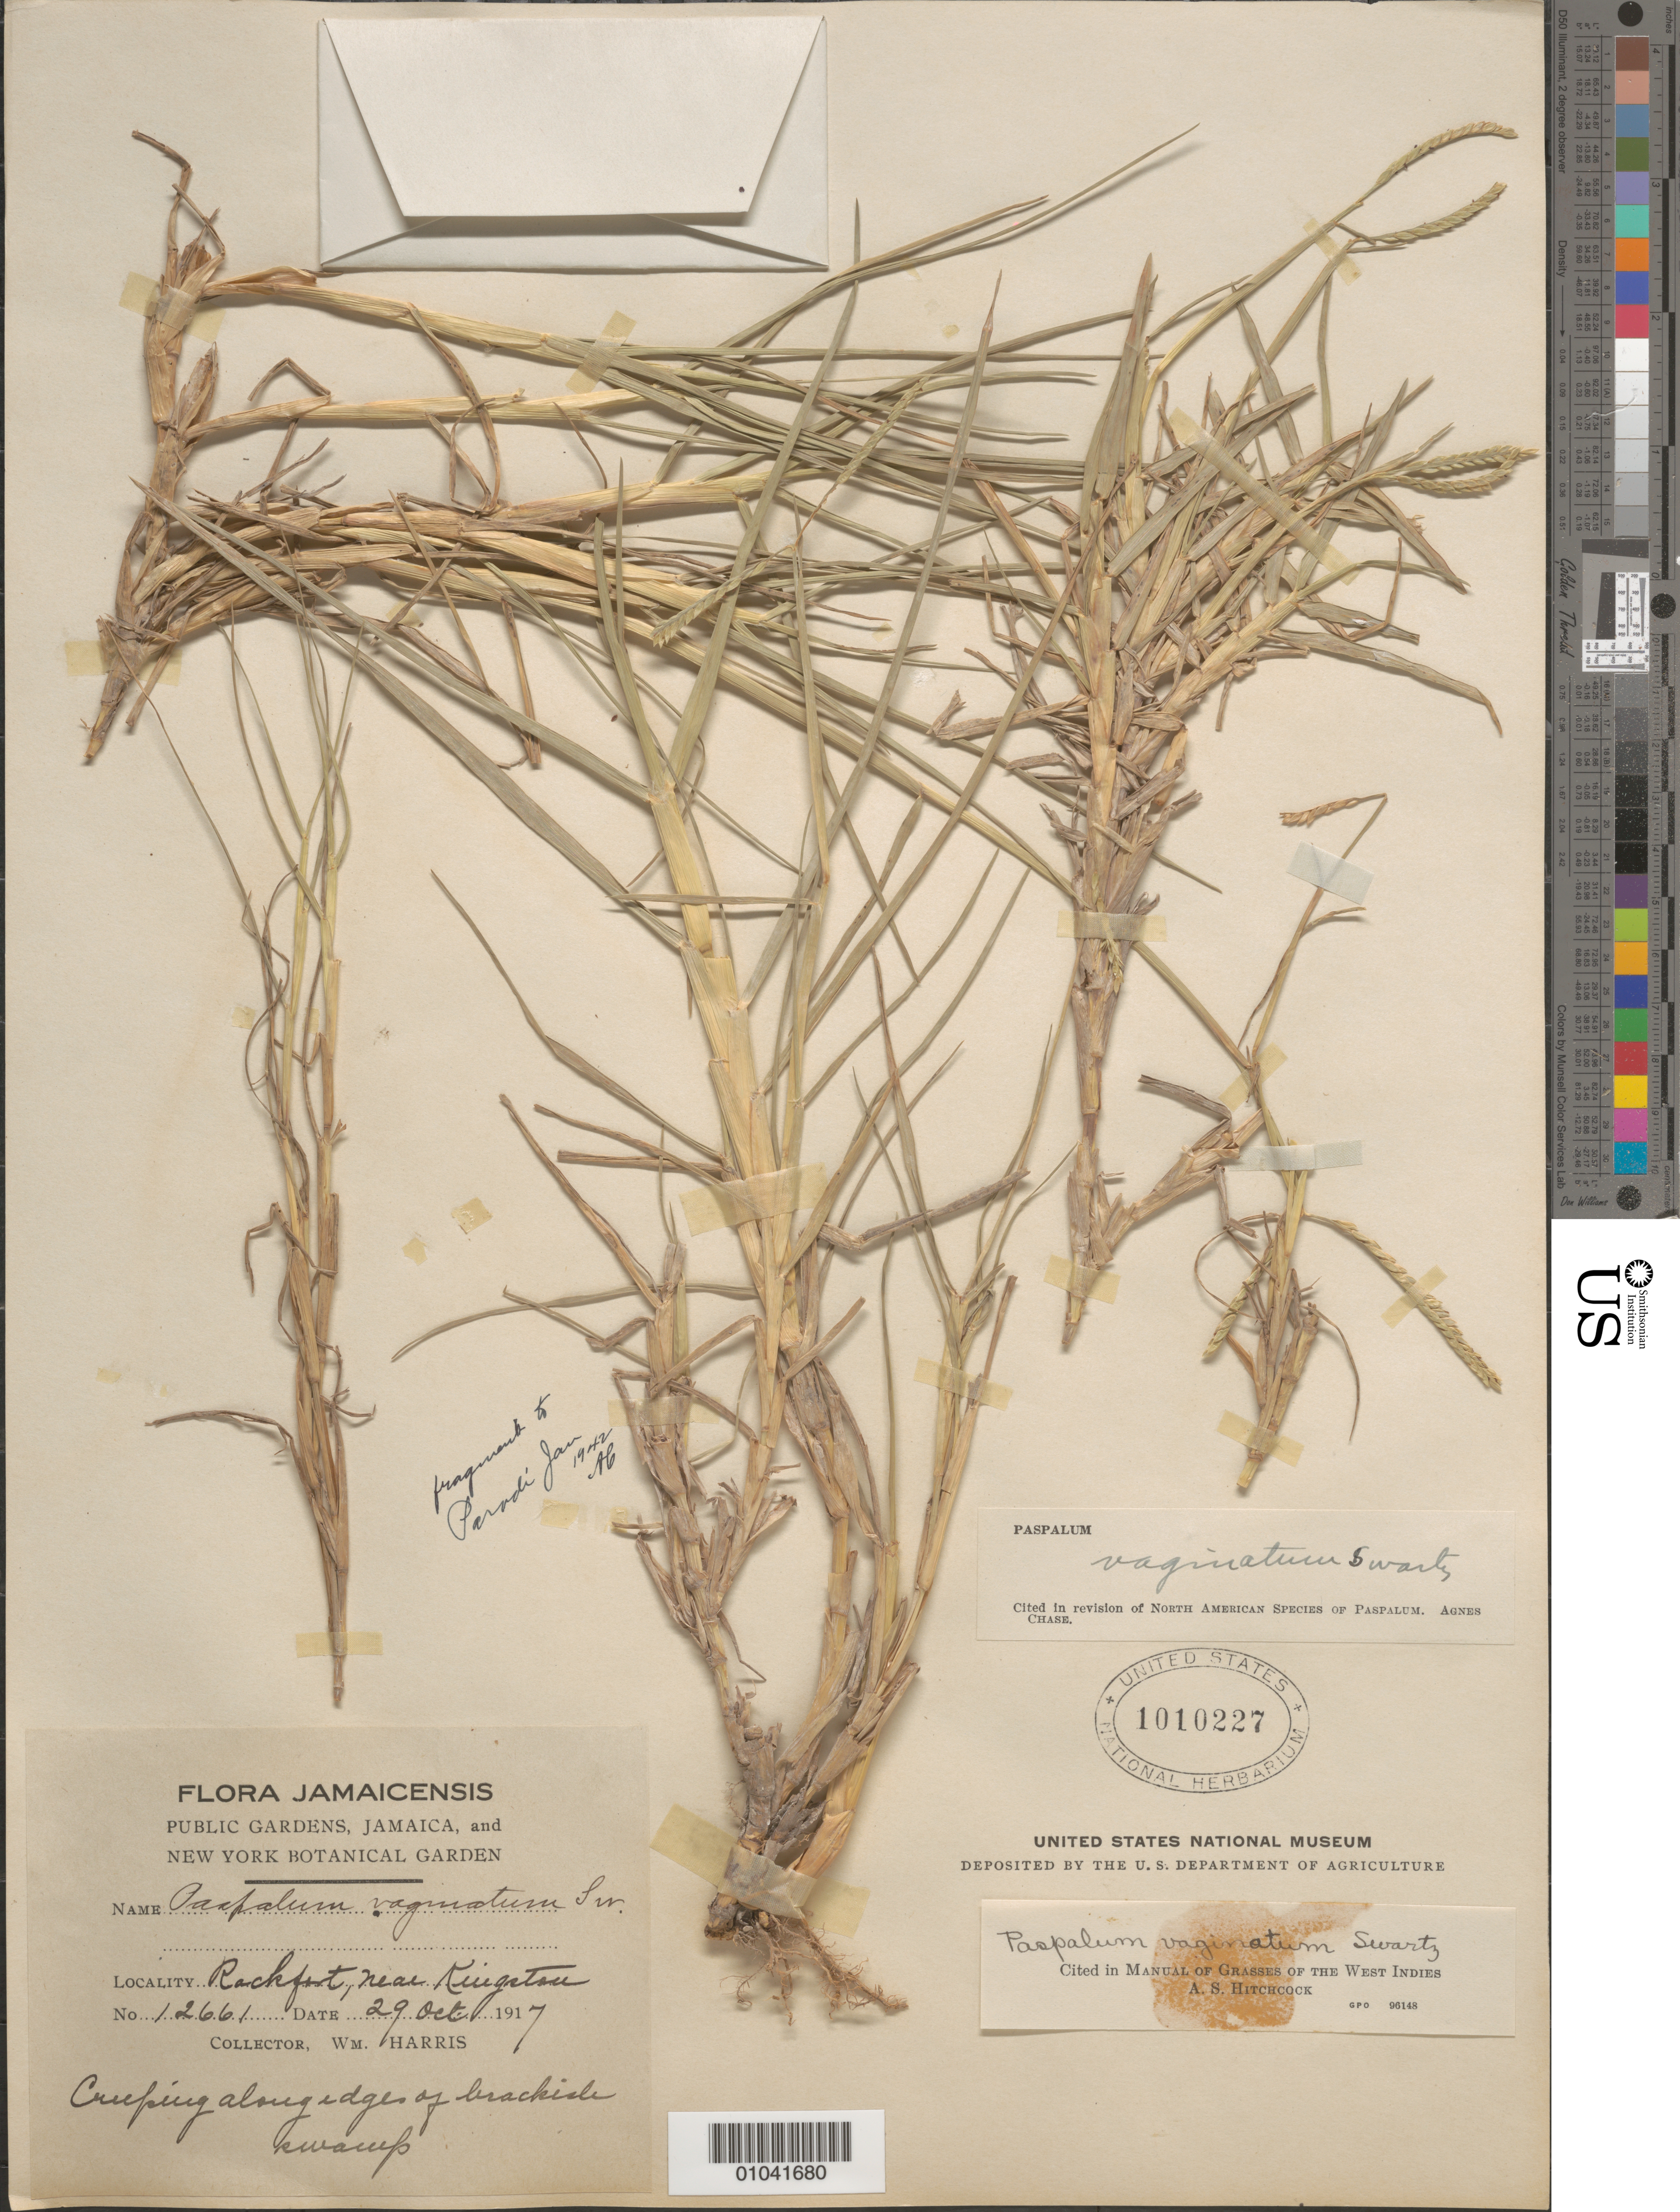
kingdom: Plantae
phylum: Tracheophyta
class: Liliopsida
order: Poales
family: Poaceae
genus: Paspalum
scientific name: Paspalum vaginatum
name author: Sw.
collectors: W. Harris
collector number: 12661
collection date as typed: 29 Oct 1917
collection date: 1917-10-29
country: Jamaica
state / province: Kingston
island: Jamaica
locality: Rockfort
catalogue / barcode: US 1010227